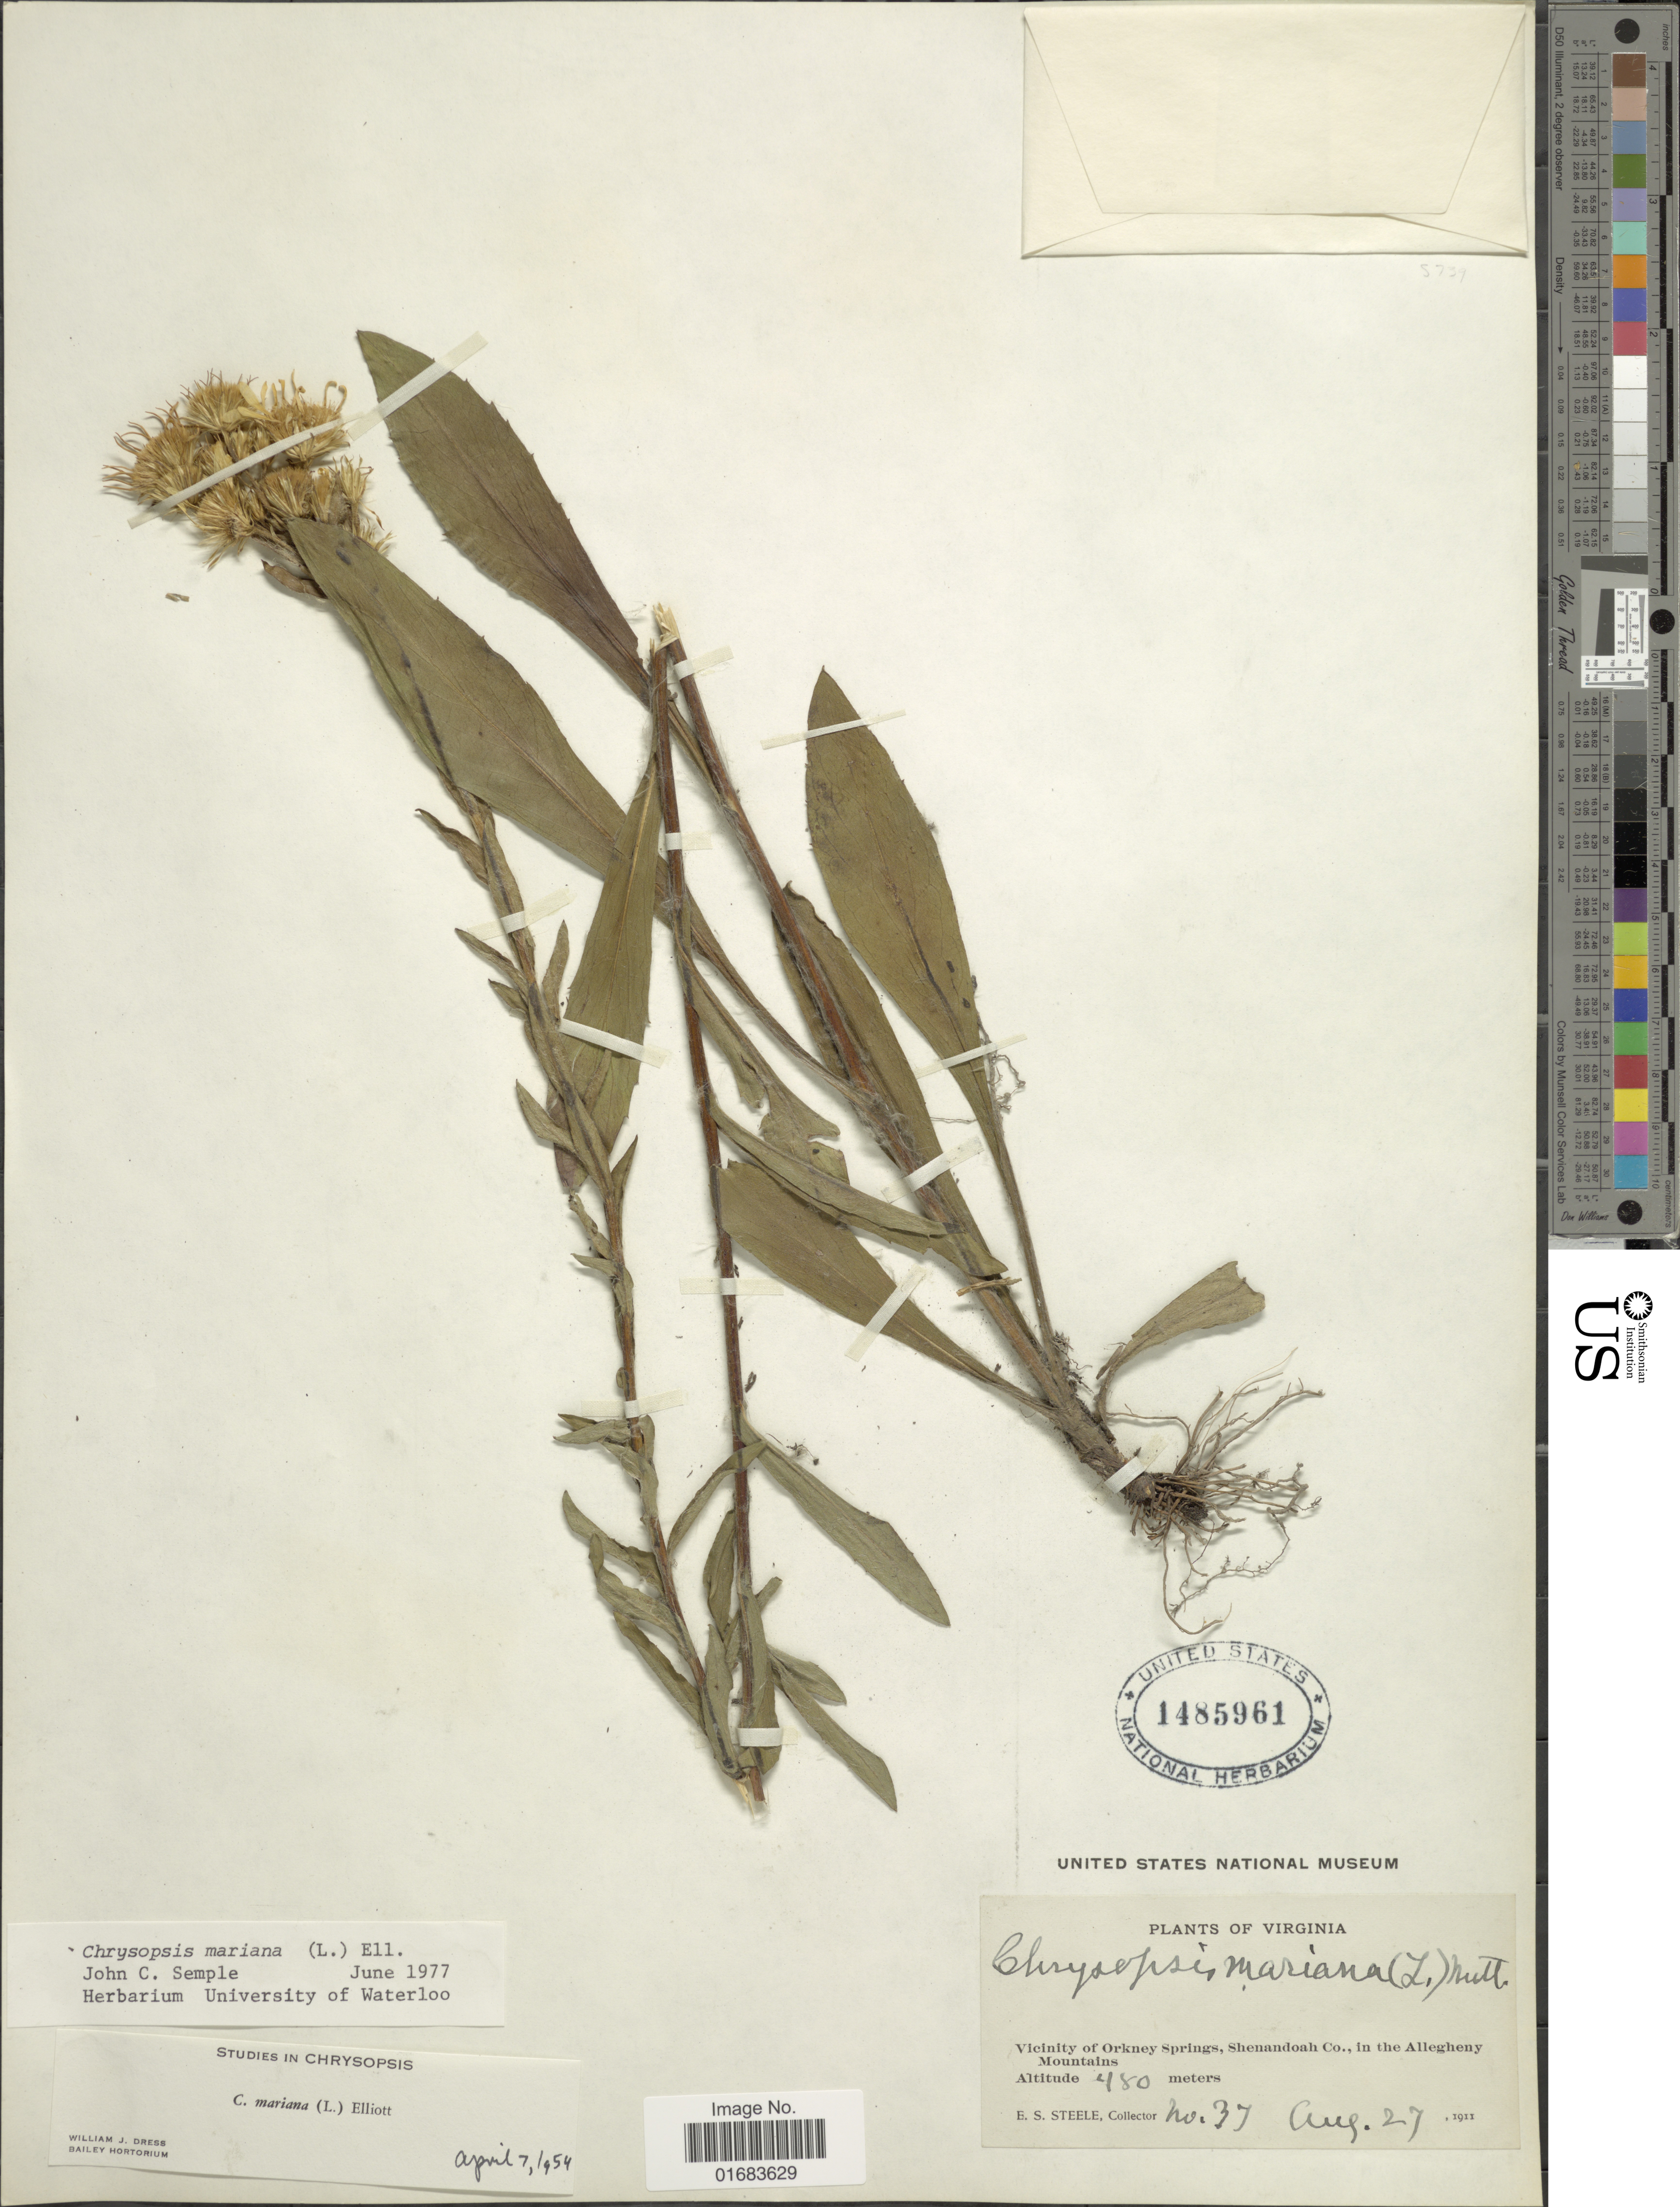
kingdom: Plantae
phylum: Tracheophyta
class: Magnoliopsida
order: Asterales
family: Asteraceae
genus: Chrysopsis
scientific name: Chrysopsis mariana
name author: (L.) Elliott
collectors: E. Steele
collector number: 37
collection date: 1911-08-27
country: United States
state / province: Virginia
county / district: Shenandoah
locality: Vicinity of Orkney Springs, Shenandoah Co,. in the Alleghey Mountains.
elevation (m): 480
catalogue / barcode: US 1485961